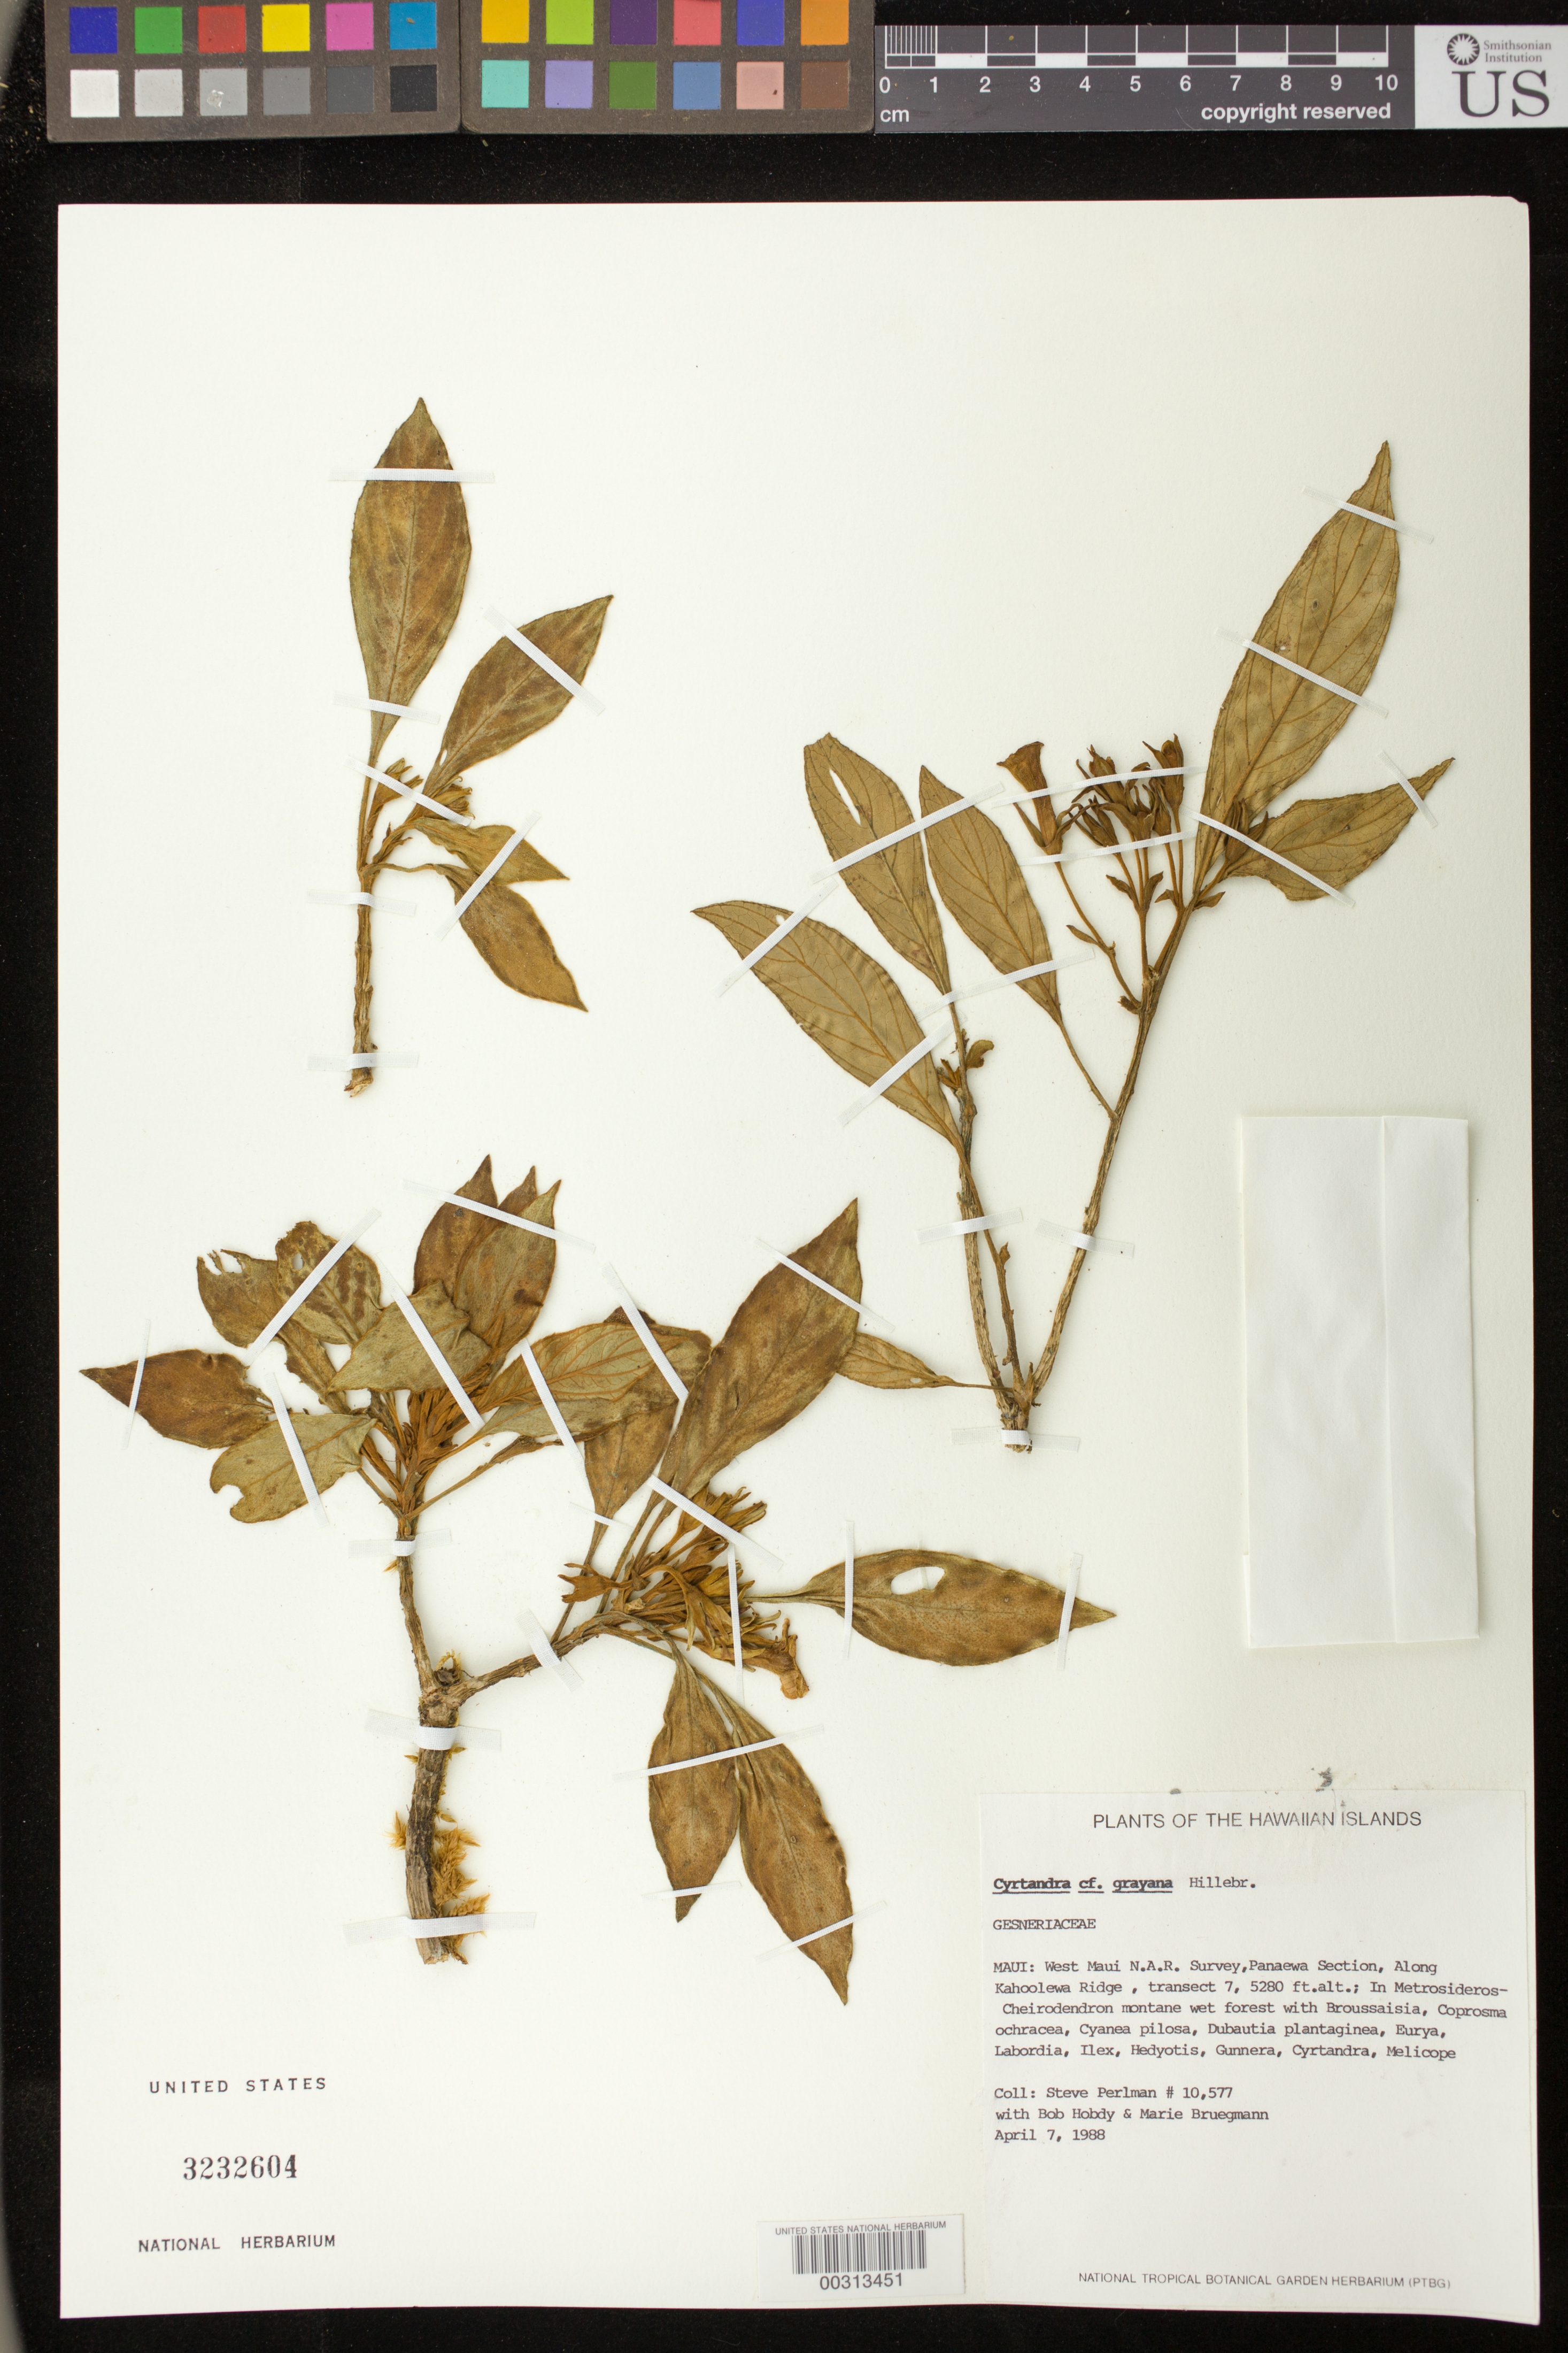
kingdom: Plantae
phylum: Tracheophyta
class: Magnoliopsida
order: Lamiales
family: Gesneriaceae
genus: Cyrtandra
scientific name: Cyrtandra grayana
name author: Hillebr.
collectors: S. P. Perlman, B. Hobdy & M. Bruegmann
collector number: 10577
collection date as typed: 07 Apr 1988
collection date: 1988-04-07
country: United States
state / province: Hawaii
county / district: Maui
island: Maui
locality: West Maui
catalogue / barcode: US 3232604